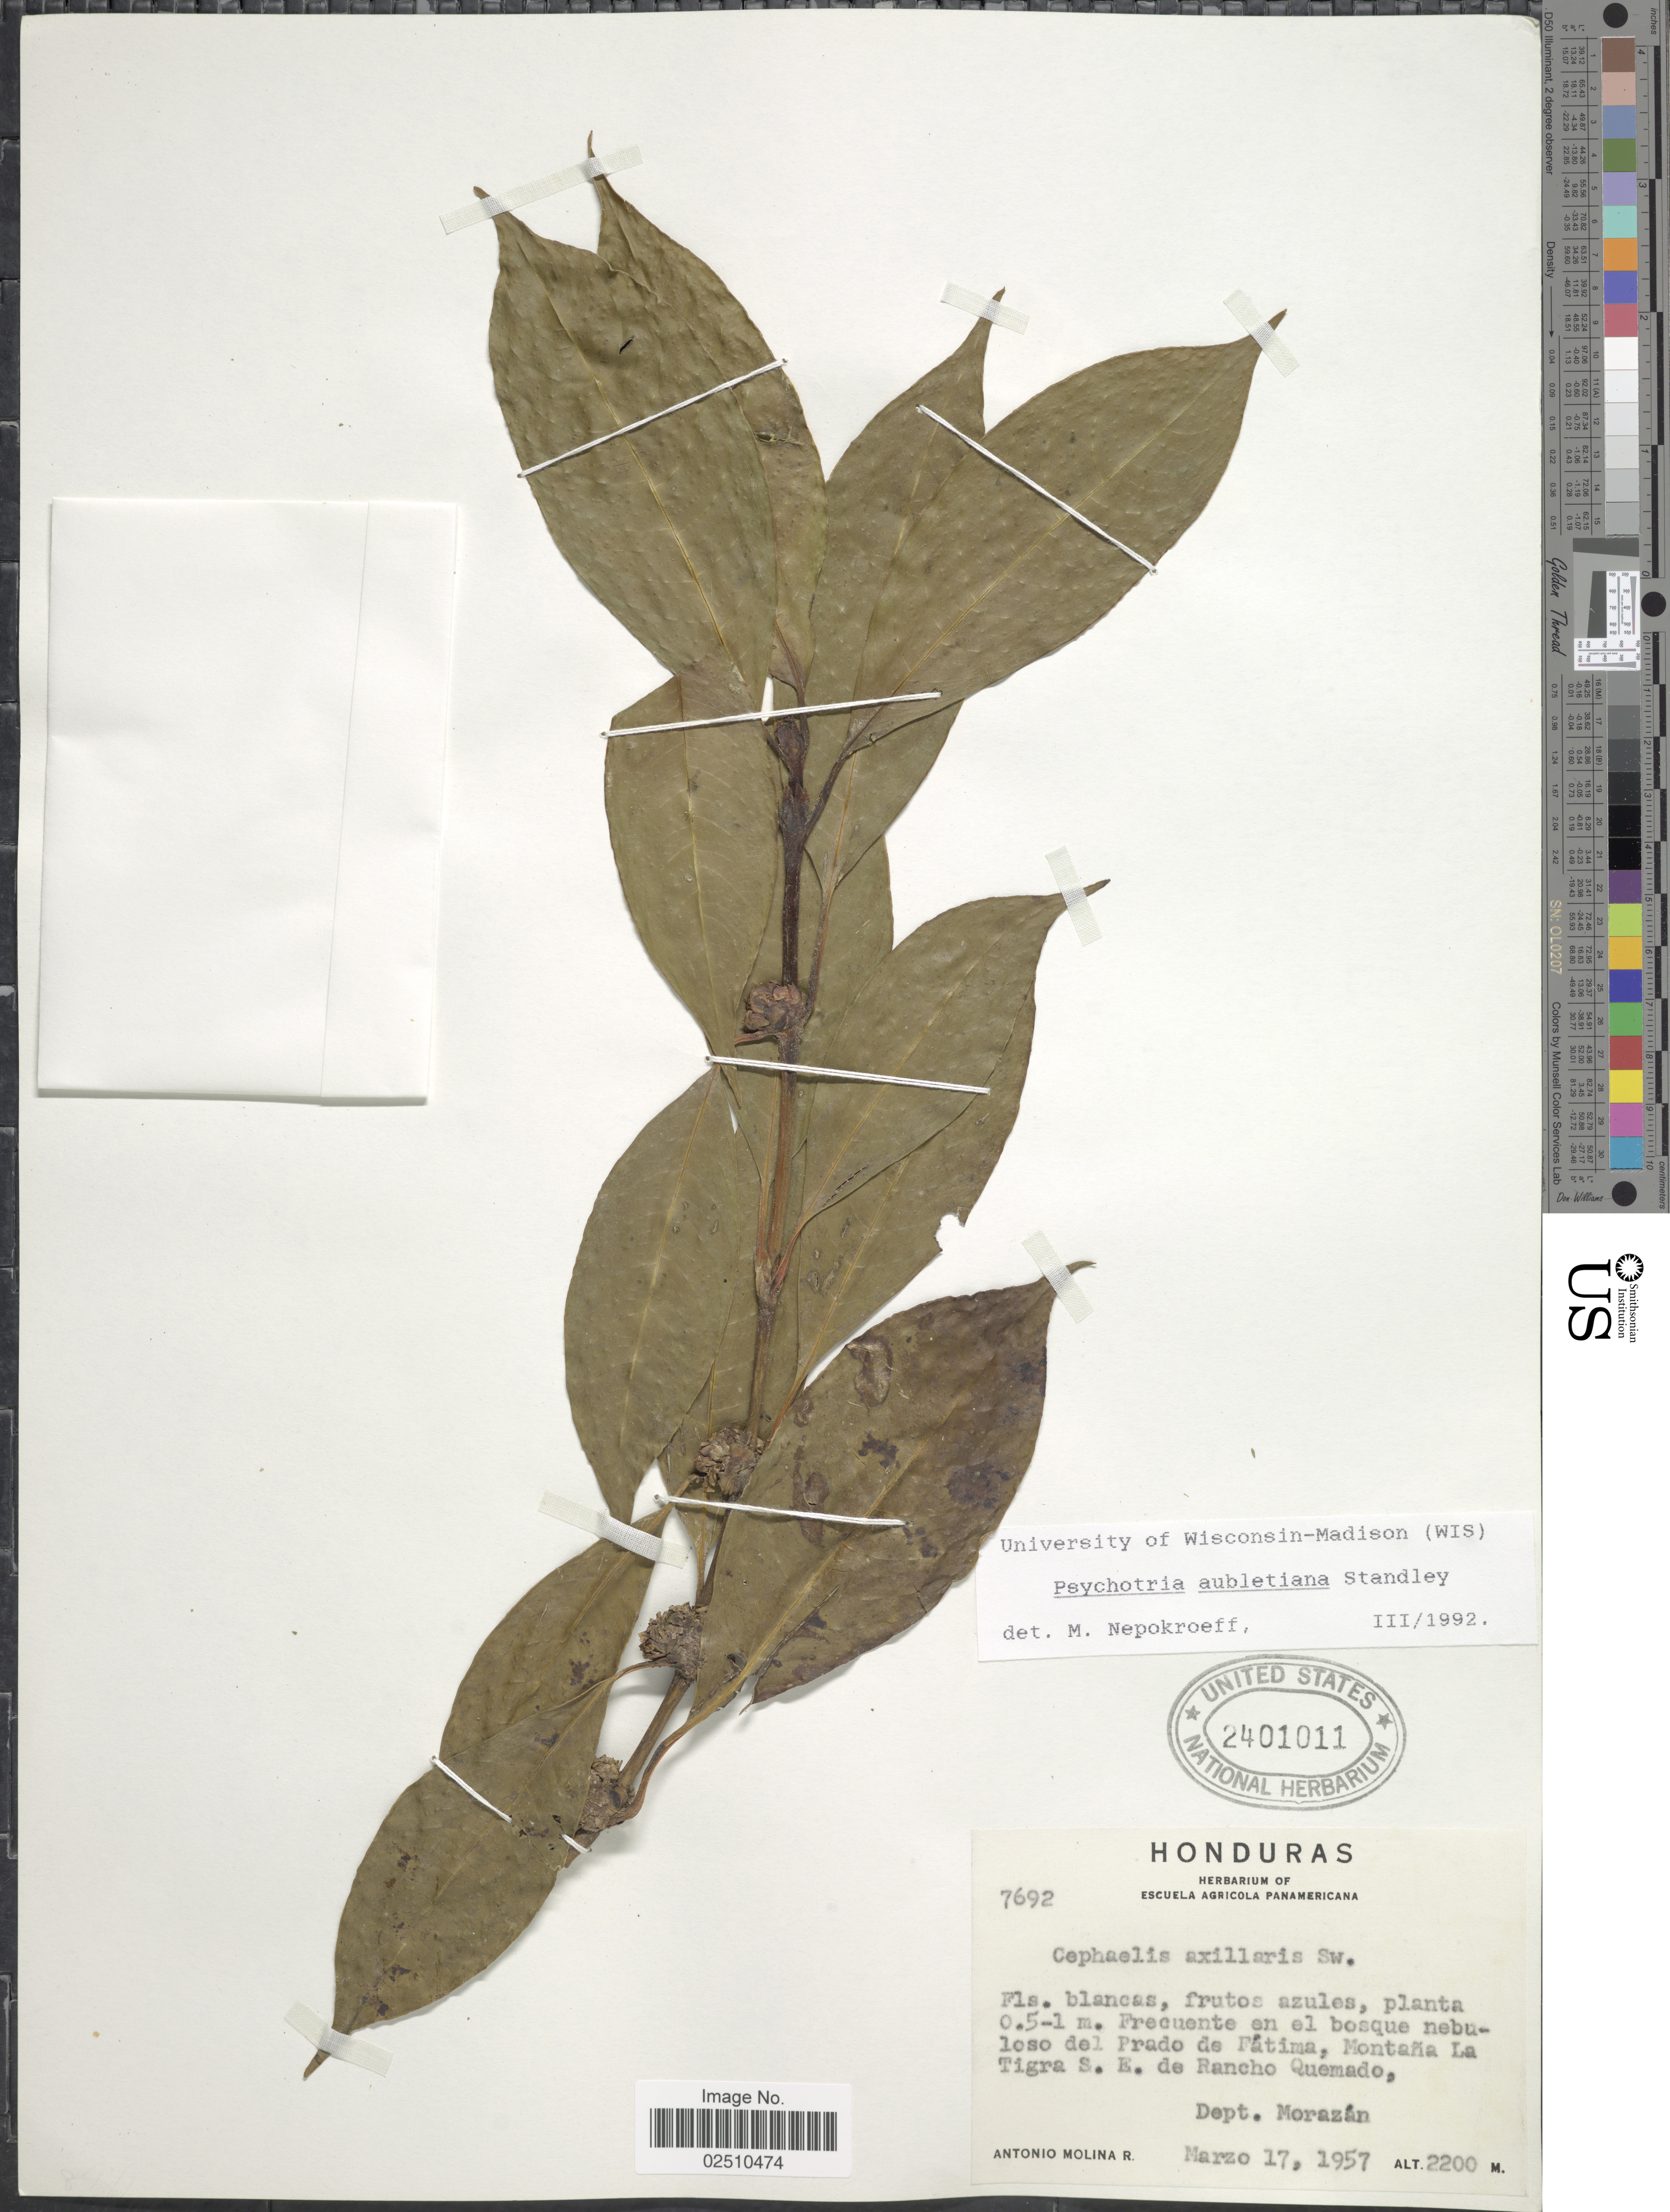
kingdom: Plantae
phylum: Tracheophyta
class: Magnoliopsida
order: Gentianales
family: Rubiaceae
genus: Psychotria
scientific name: Psychotria aubletiana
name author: Steyerm.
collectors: A. Molina R.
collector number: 7692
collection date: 1957-03-17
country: Honduras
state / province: Fco. Morazán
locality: Prado del Fatima, Montana La Tigra S.E. de Rancho Quemado, Dept. Morazan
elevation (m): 2200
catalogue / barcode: US 2401011